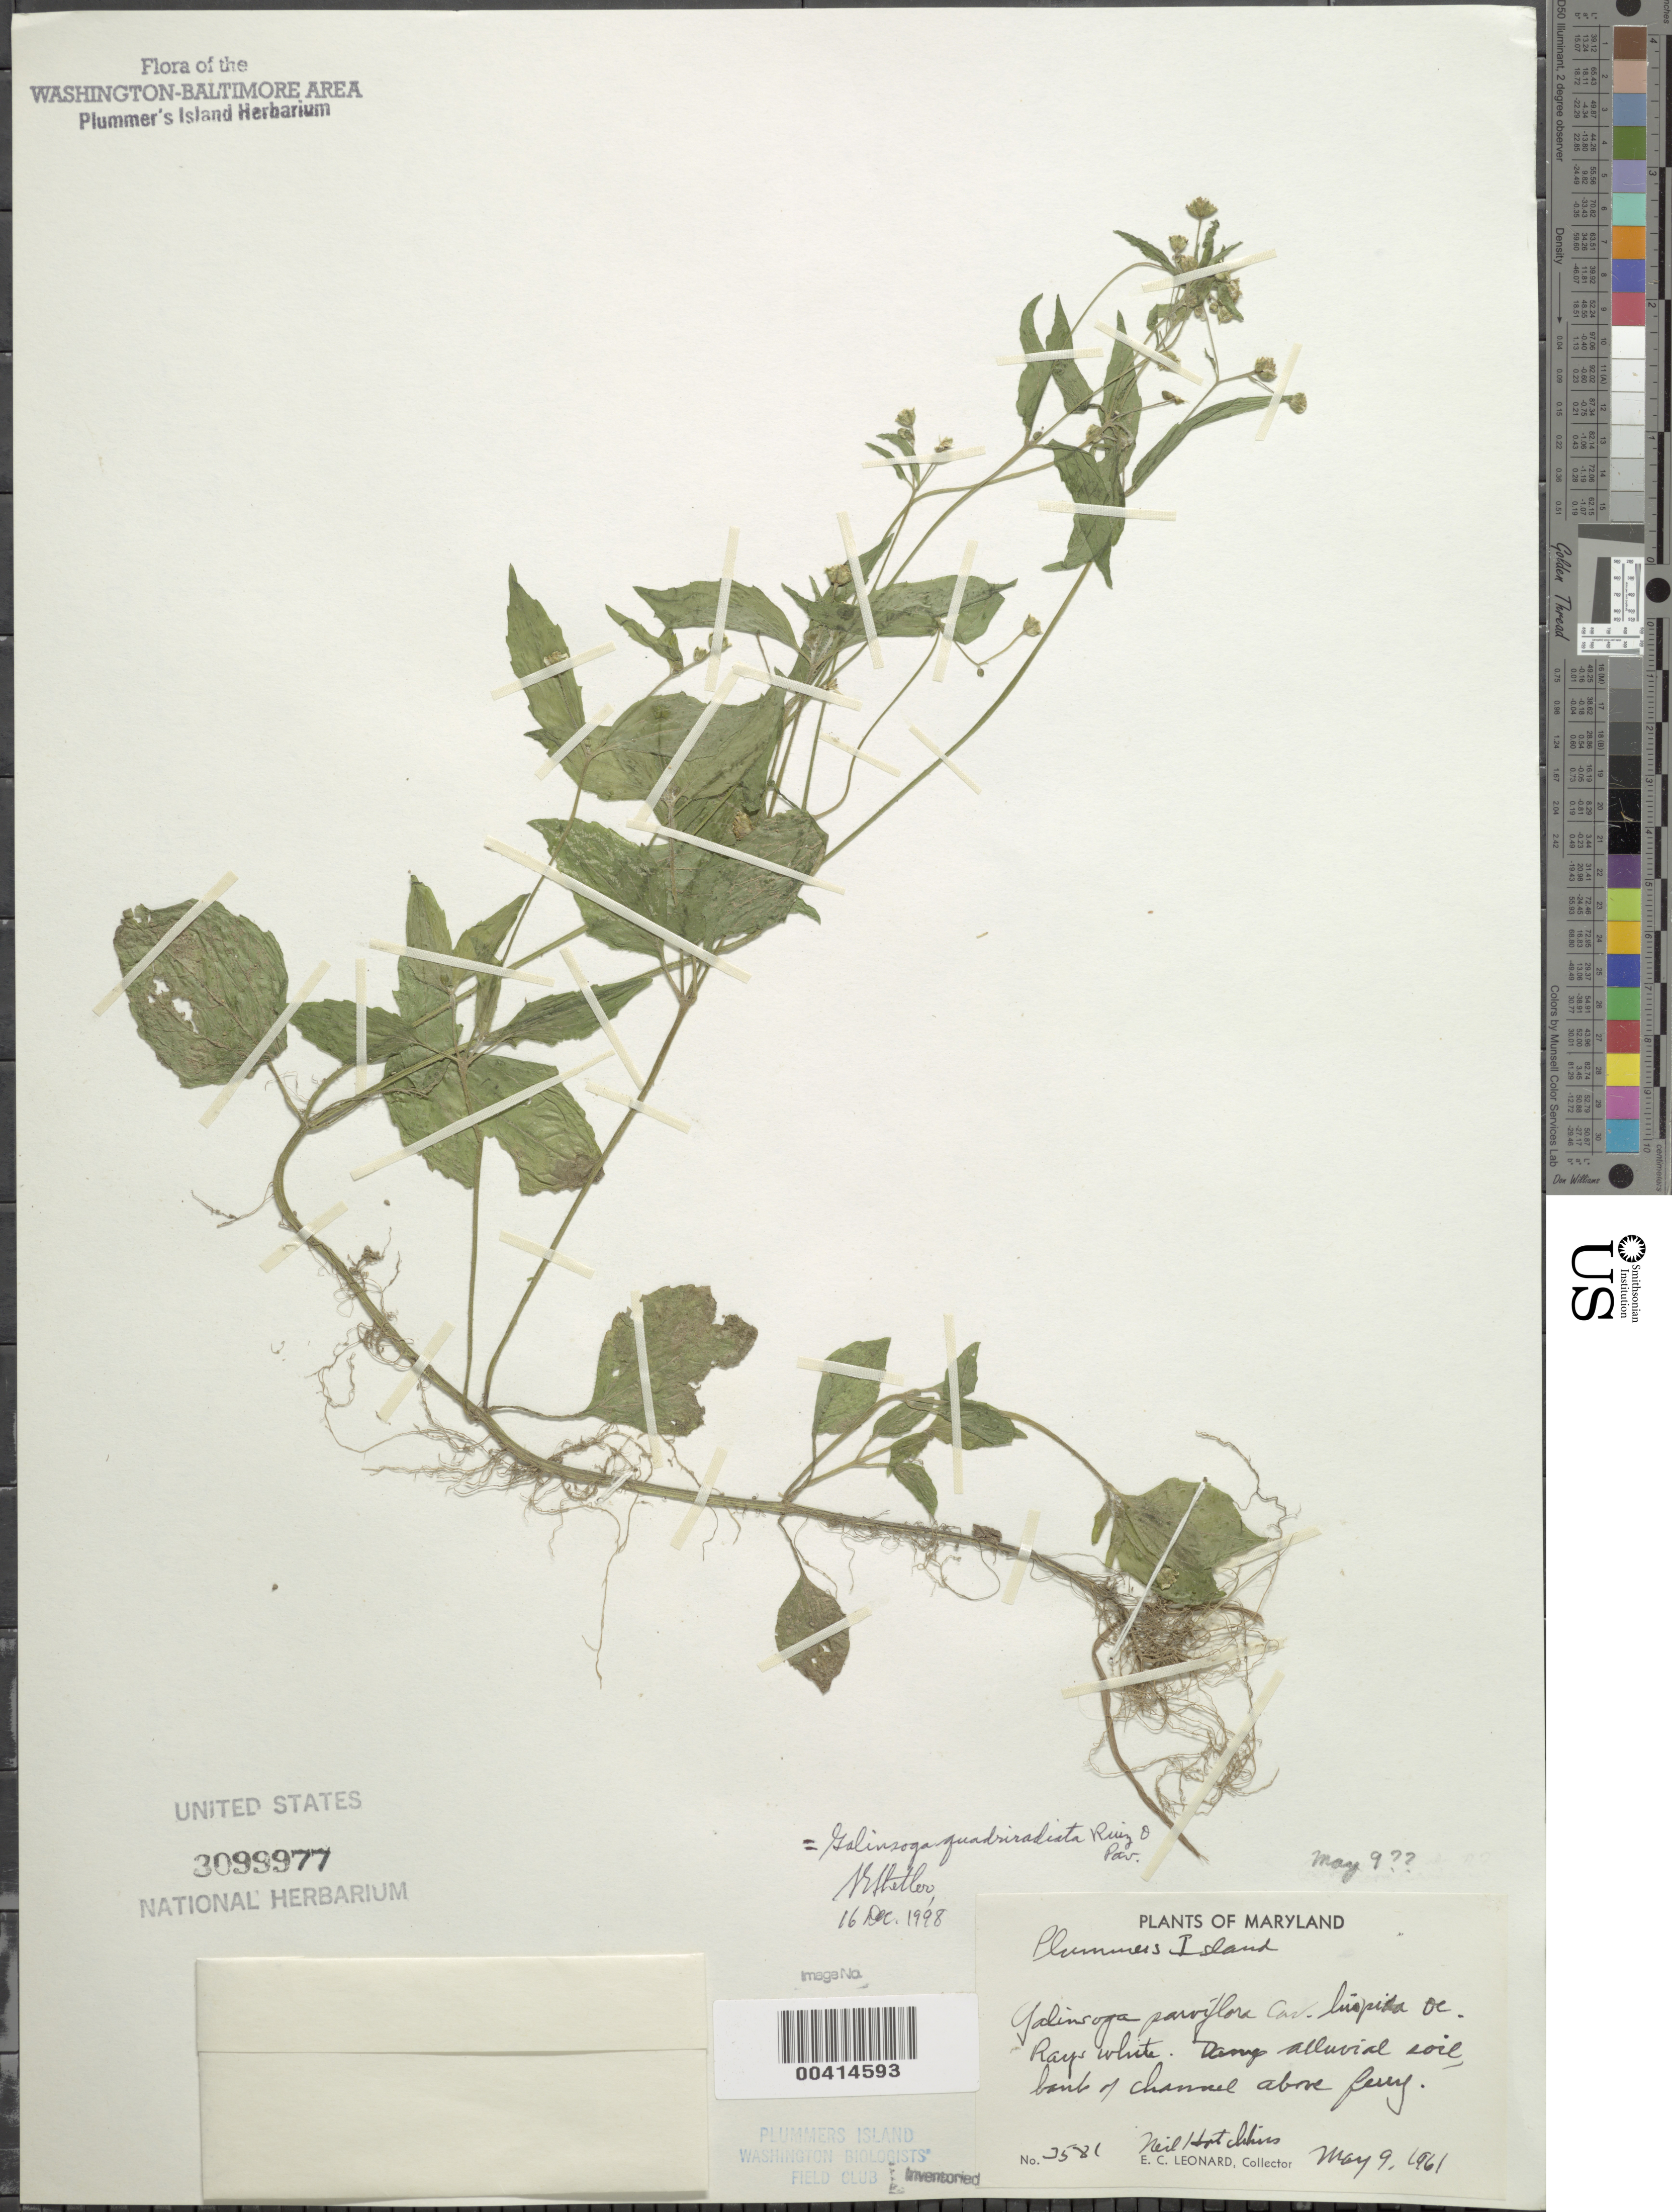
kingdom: Plantae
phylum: Tracheophyta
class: Magnoliopsida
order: Asterales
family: Asteraceae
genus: Galinsoga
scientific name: Galinsoga quadriradiata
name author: Ruiz & Pav.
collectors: E. C. Leonard & N. Hotchkiss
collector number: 3581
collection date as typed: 09 May 1961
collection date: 1961-05-09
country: United States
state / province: Maryland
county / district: Montgomery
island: Plummers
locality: Plummer's Island; Banks of channel above Ferry Plummers Island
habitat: Damp, alluvial soil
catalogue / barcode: US 3099977